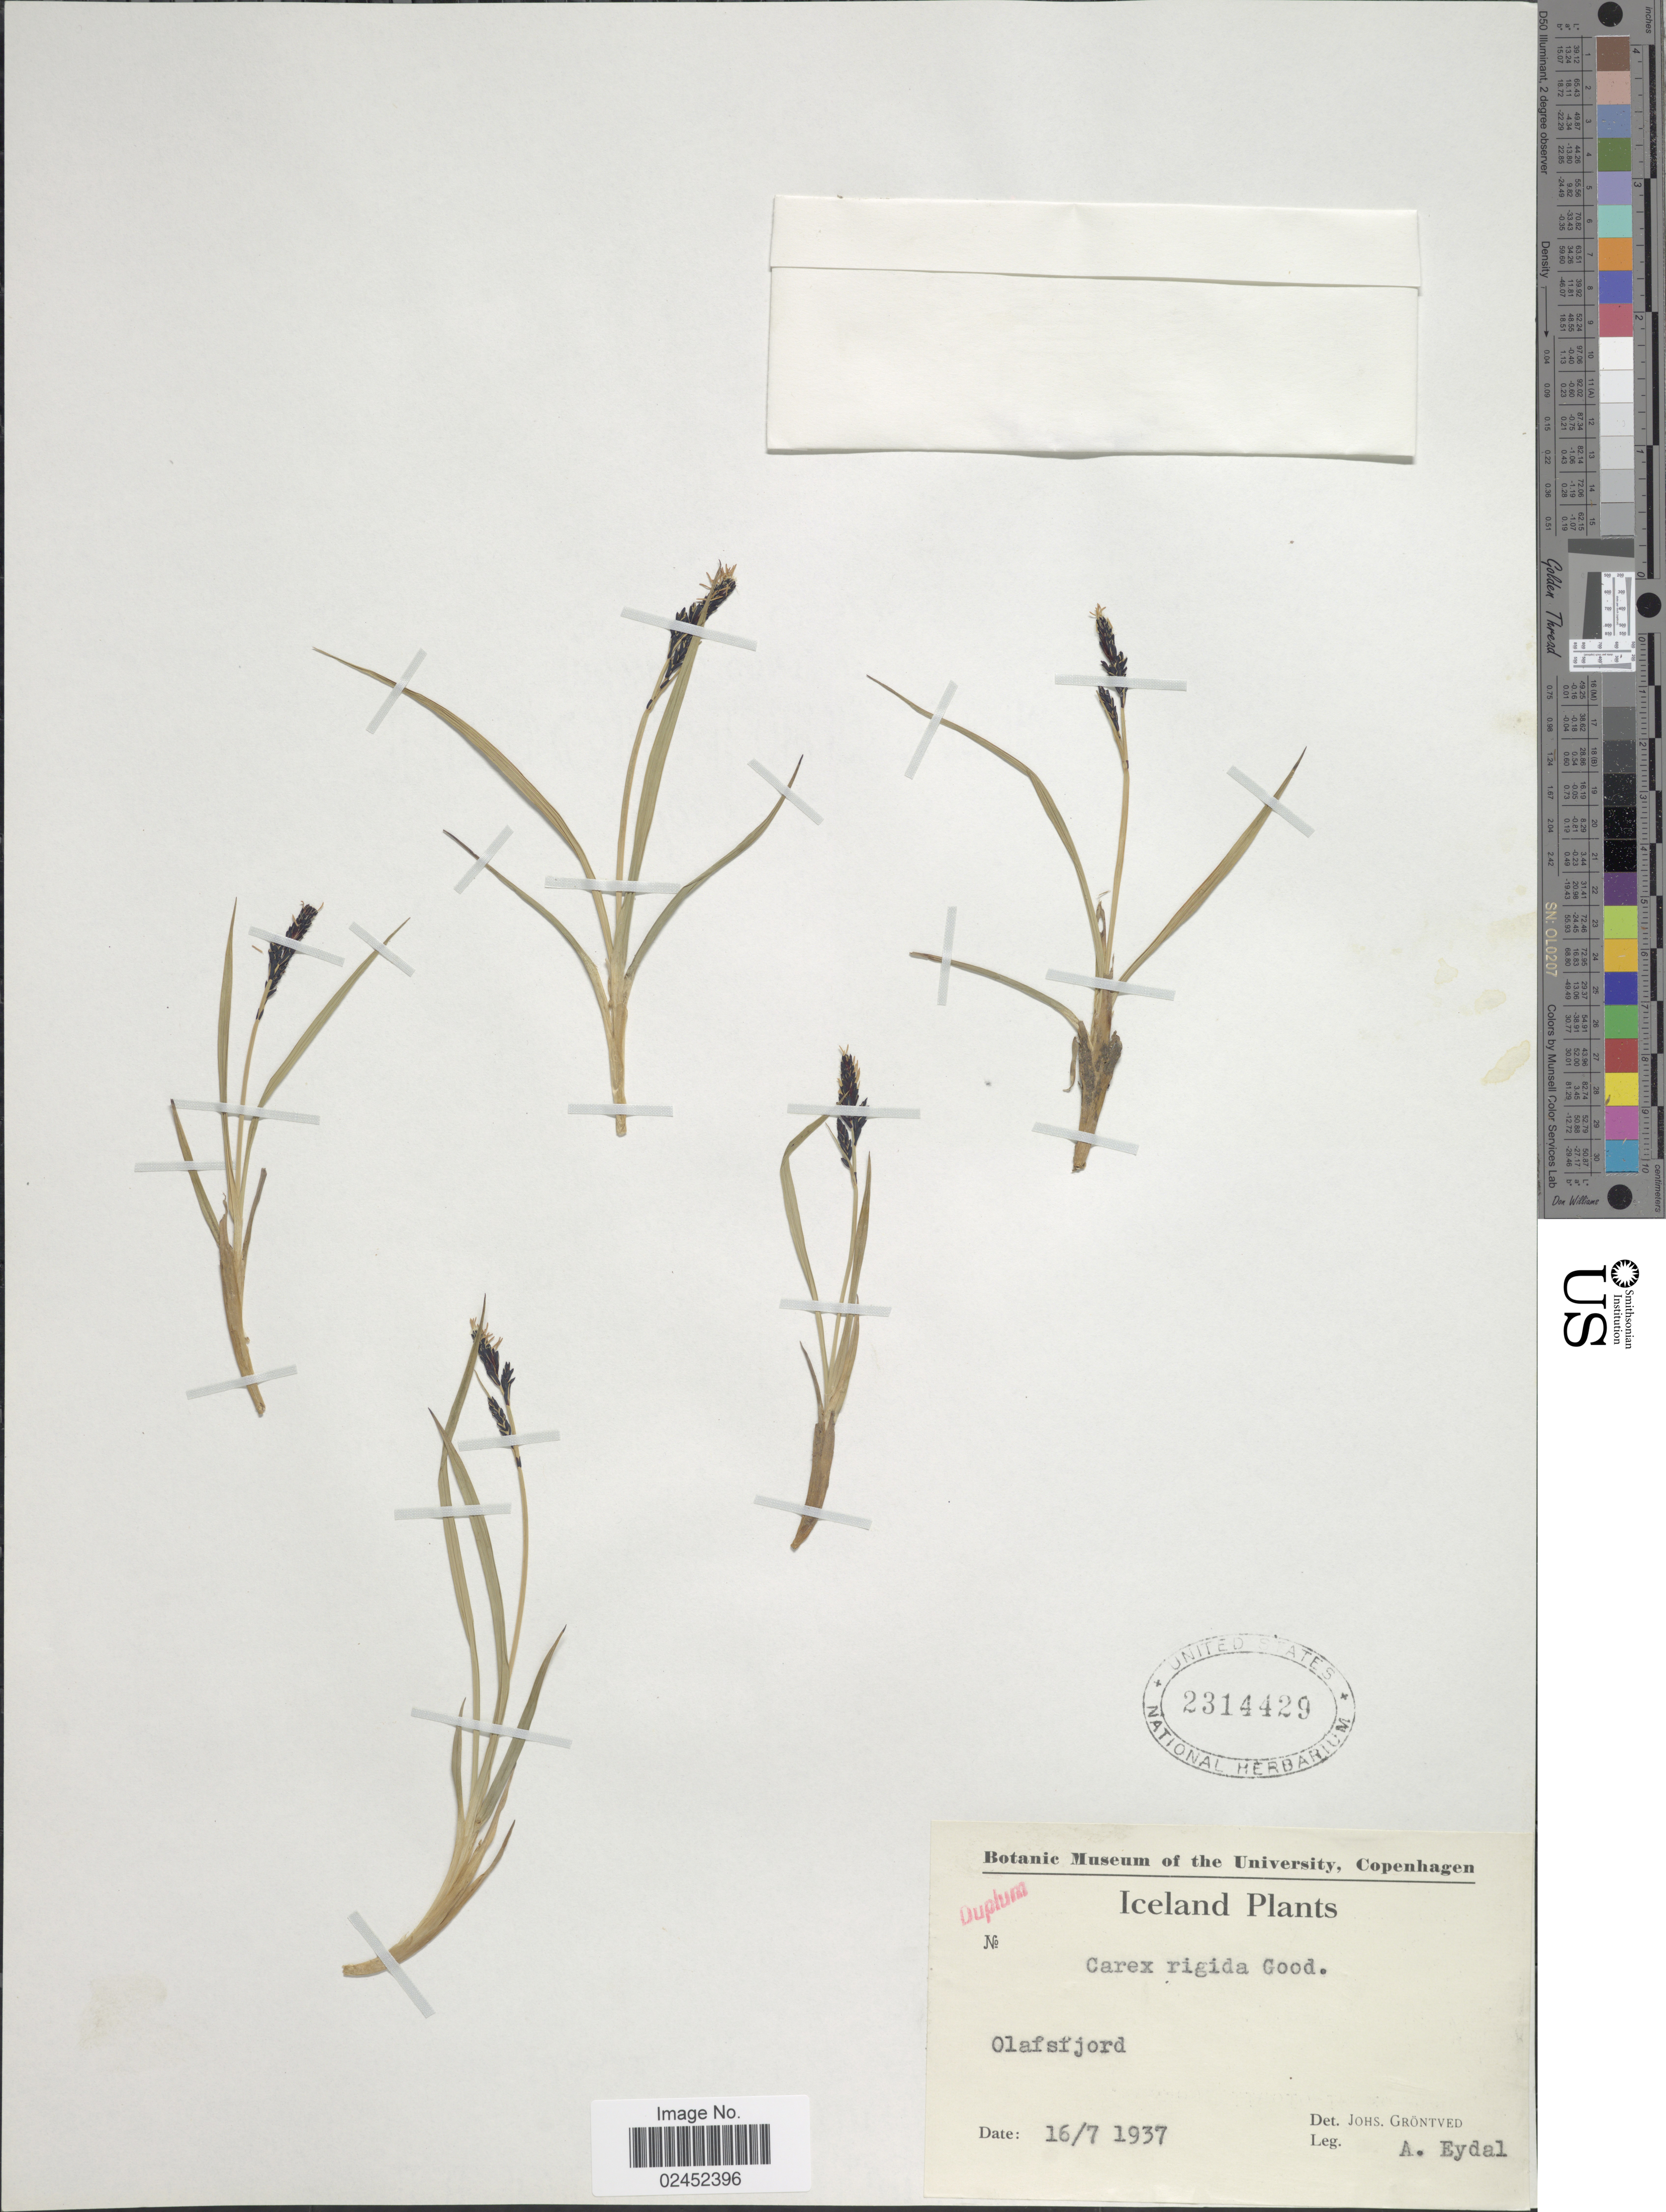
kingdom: Plantae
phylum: Tracheophyta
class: Liliopsida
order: Poales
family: Cyperaceae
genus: Carex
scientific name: Carex dacica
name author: Heuff.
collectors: J. Gröntved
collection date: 1937-07-16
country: Iceland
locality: Iceland, Olafsfjord.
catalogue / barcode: US 2314429